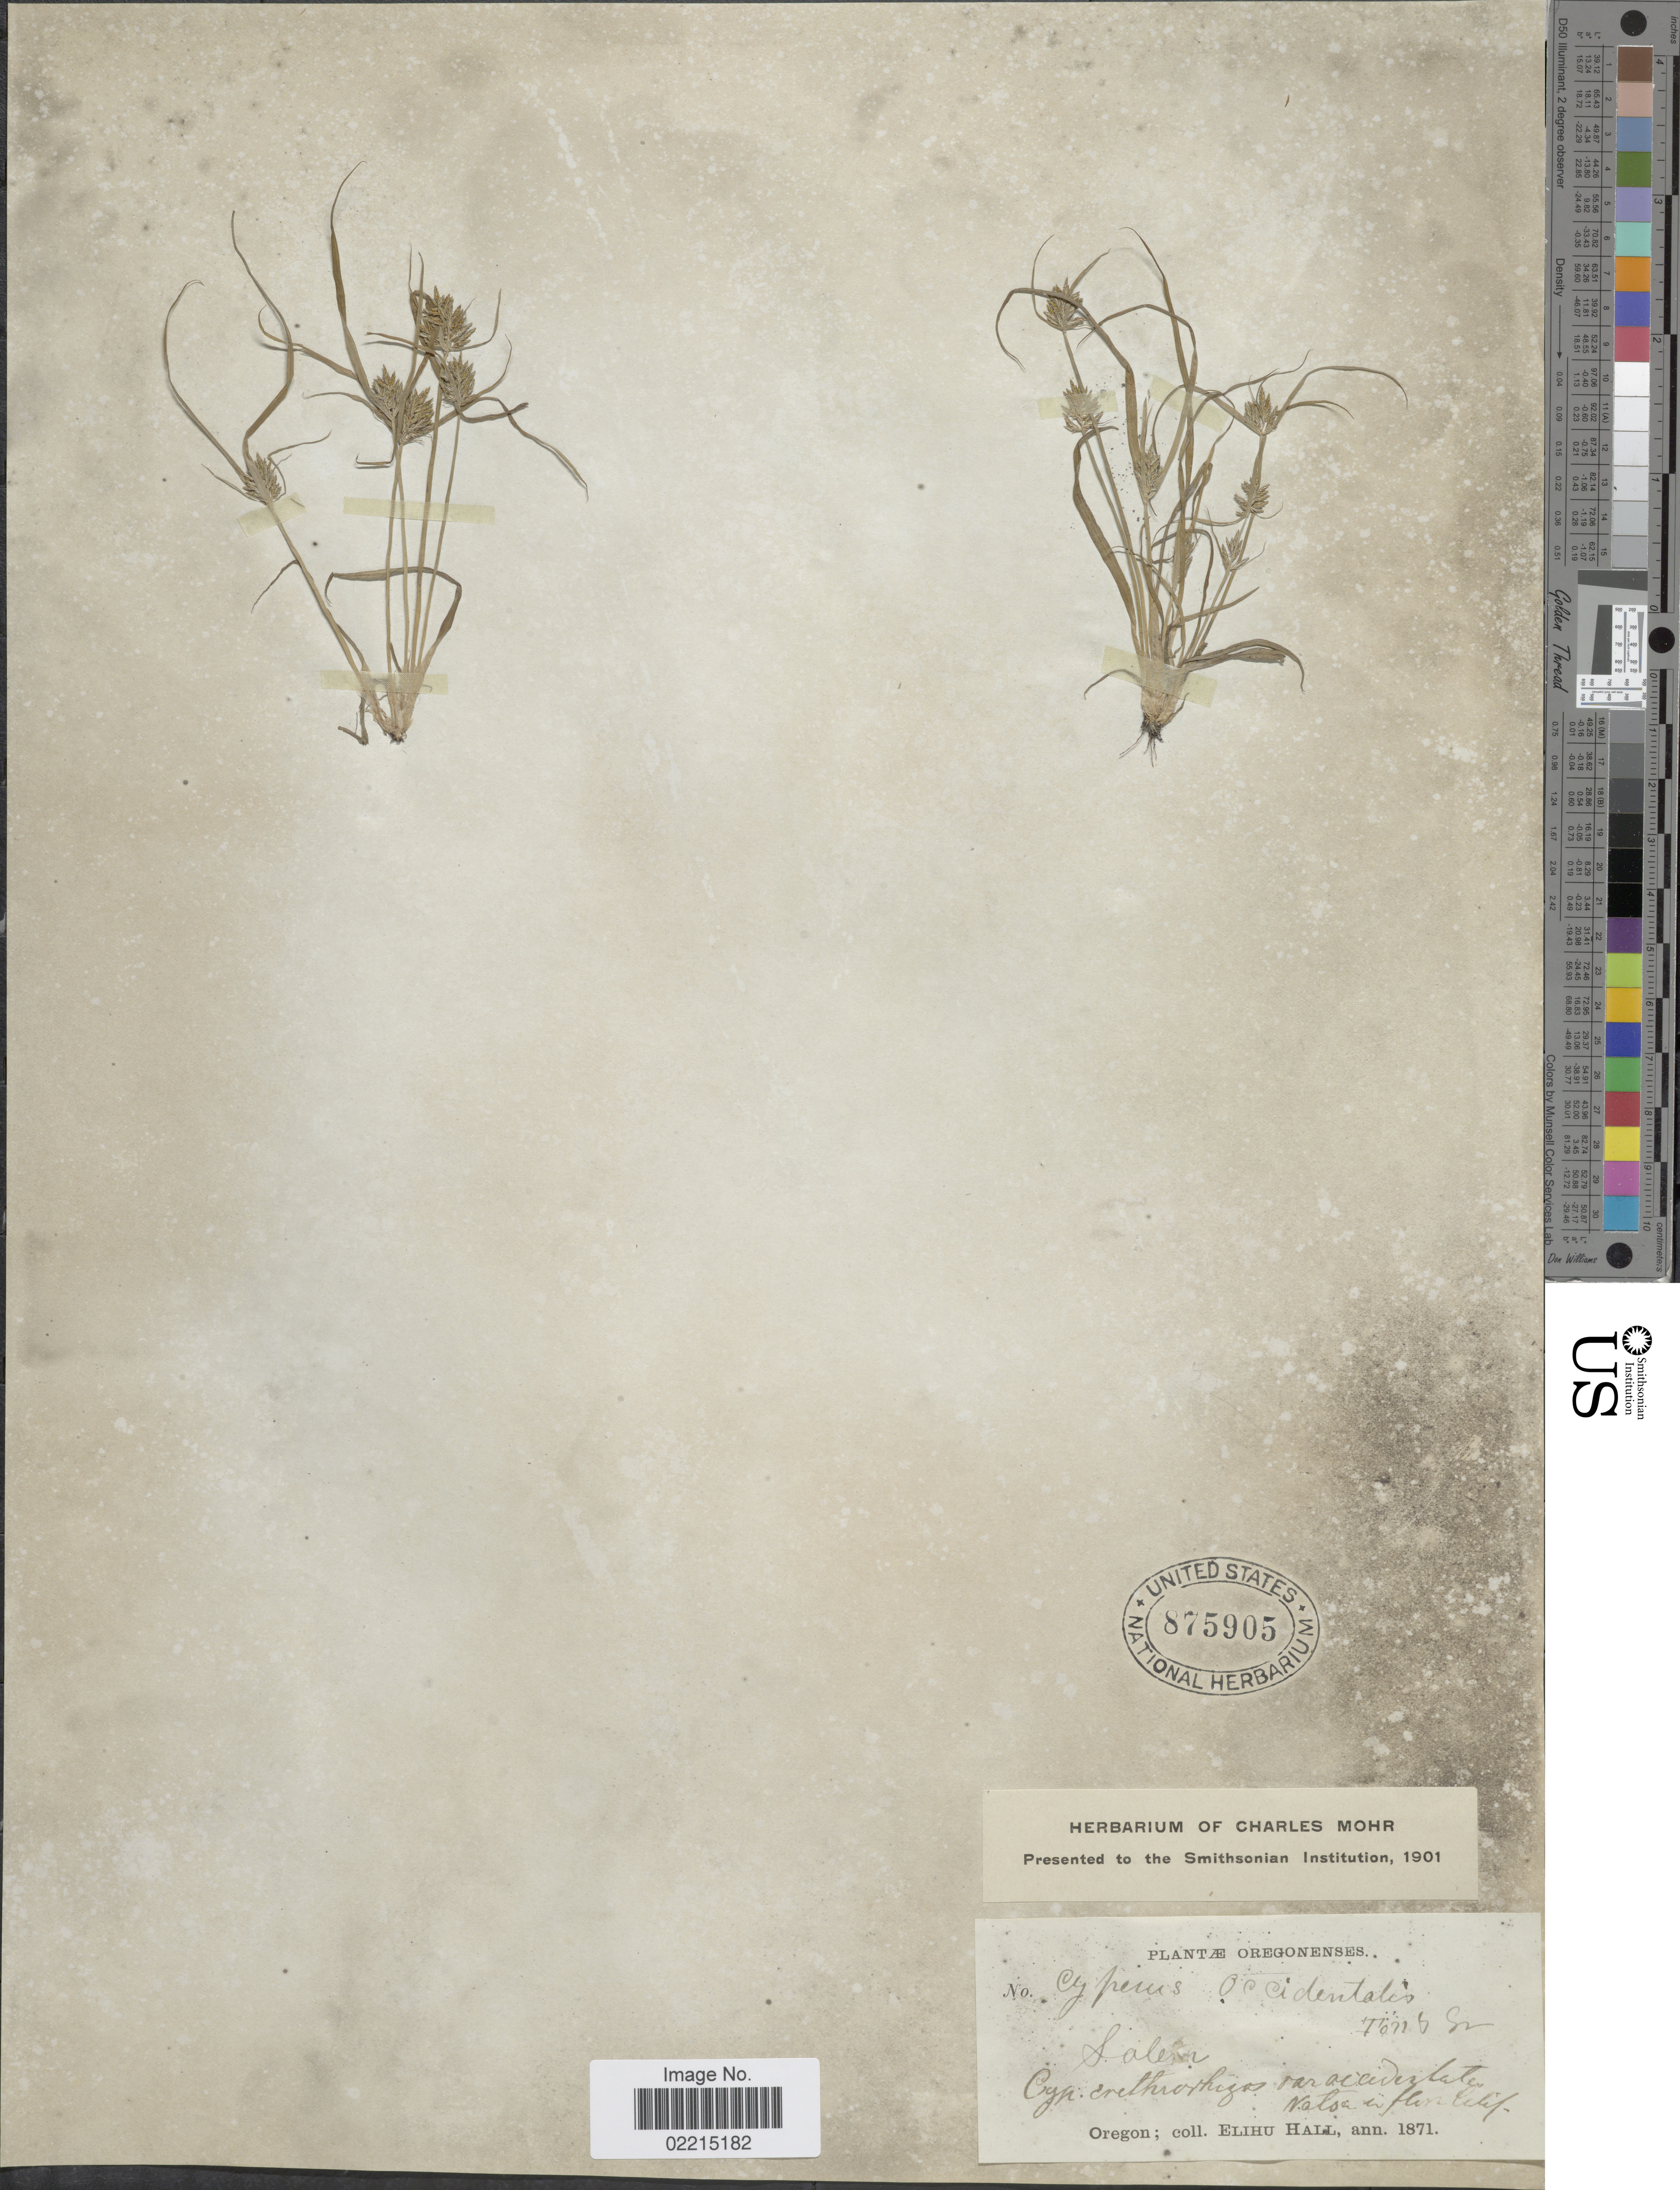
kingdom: Plantae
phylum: Tracheophyta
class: Liliopsida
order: Poales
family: Cyperaceae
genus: Cyperus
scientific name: Cyperus erythrorhizos Muhl.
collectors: E. Hall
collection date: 1871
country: United States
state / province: Oregon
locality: Salem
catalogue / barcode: US 875905